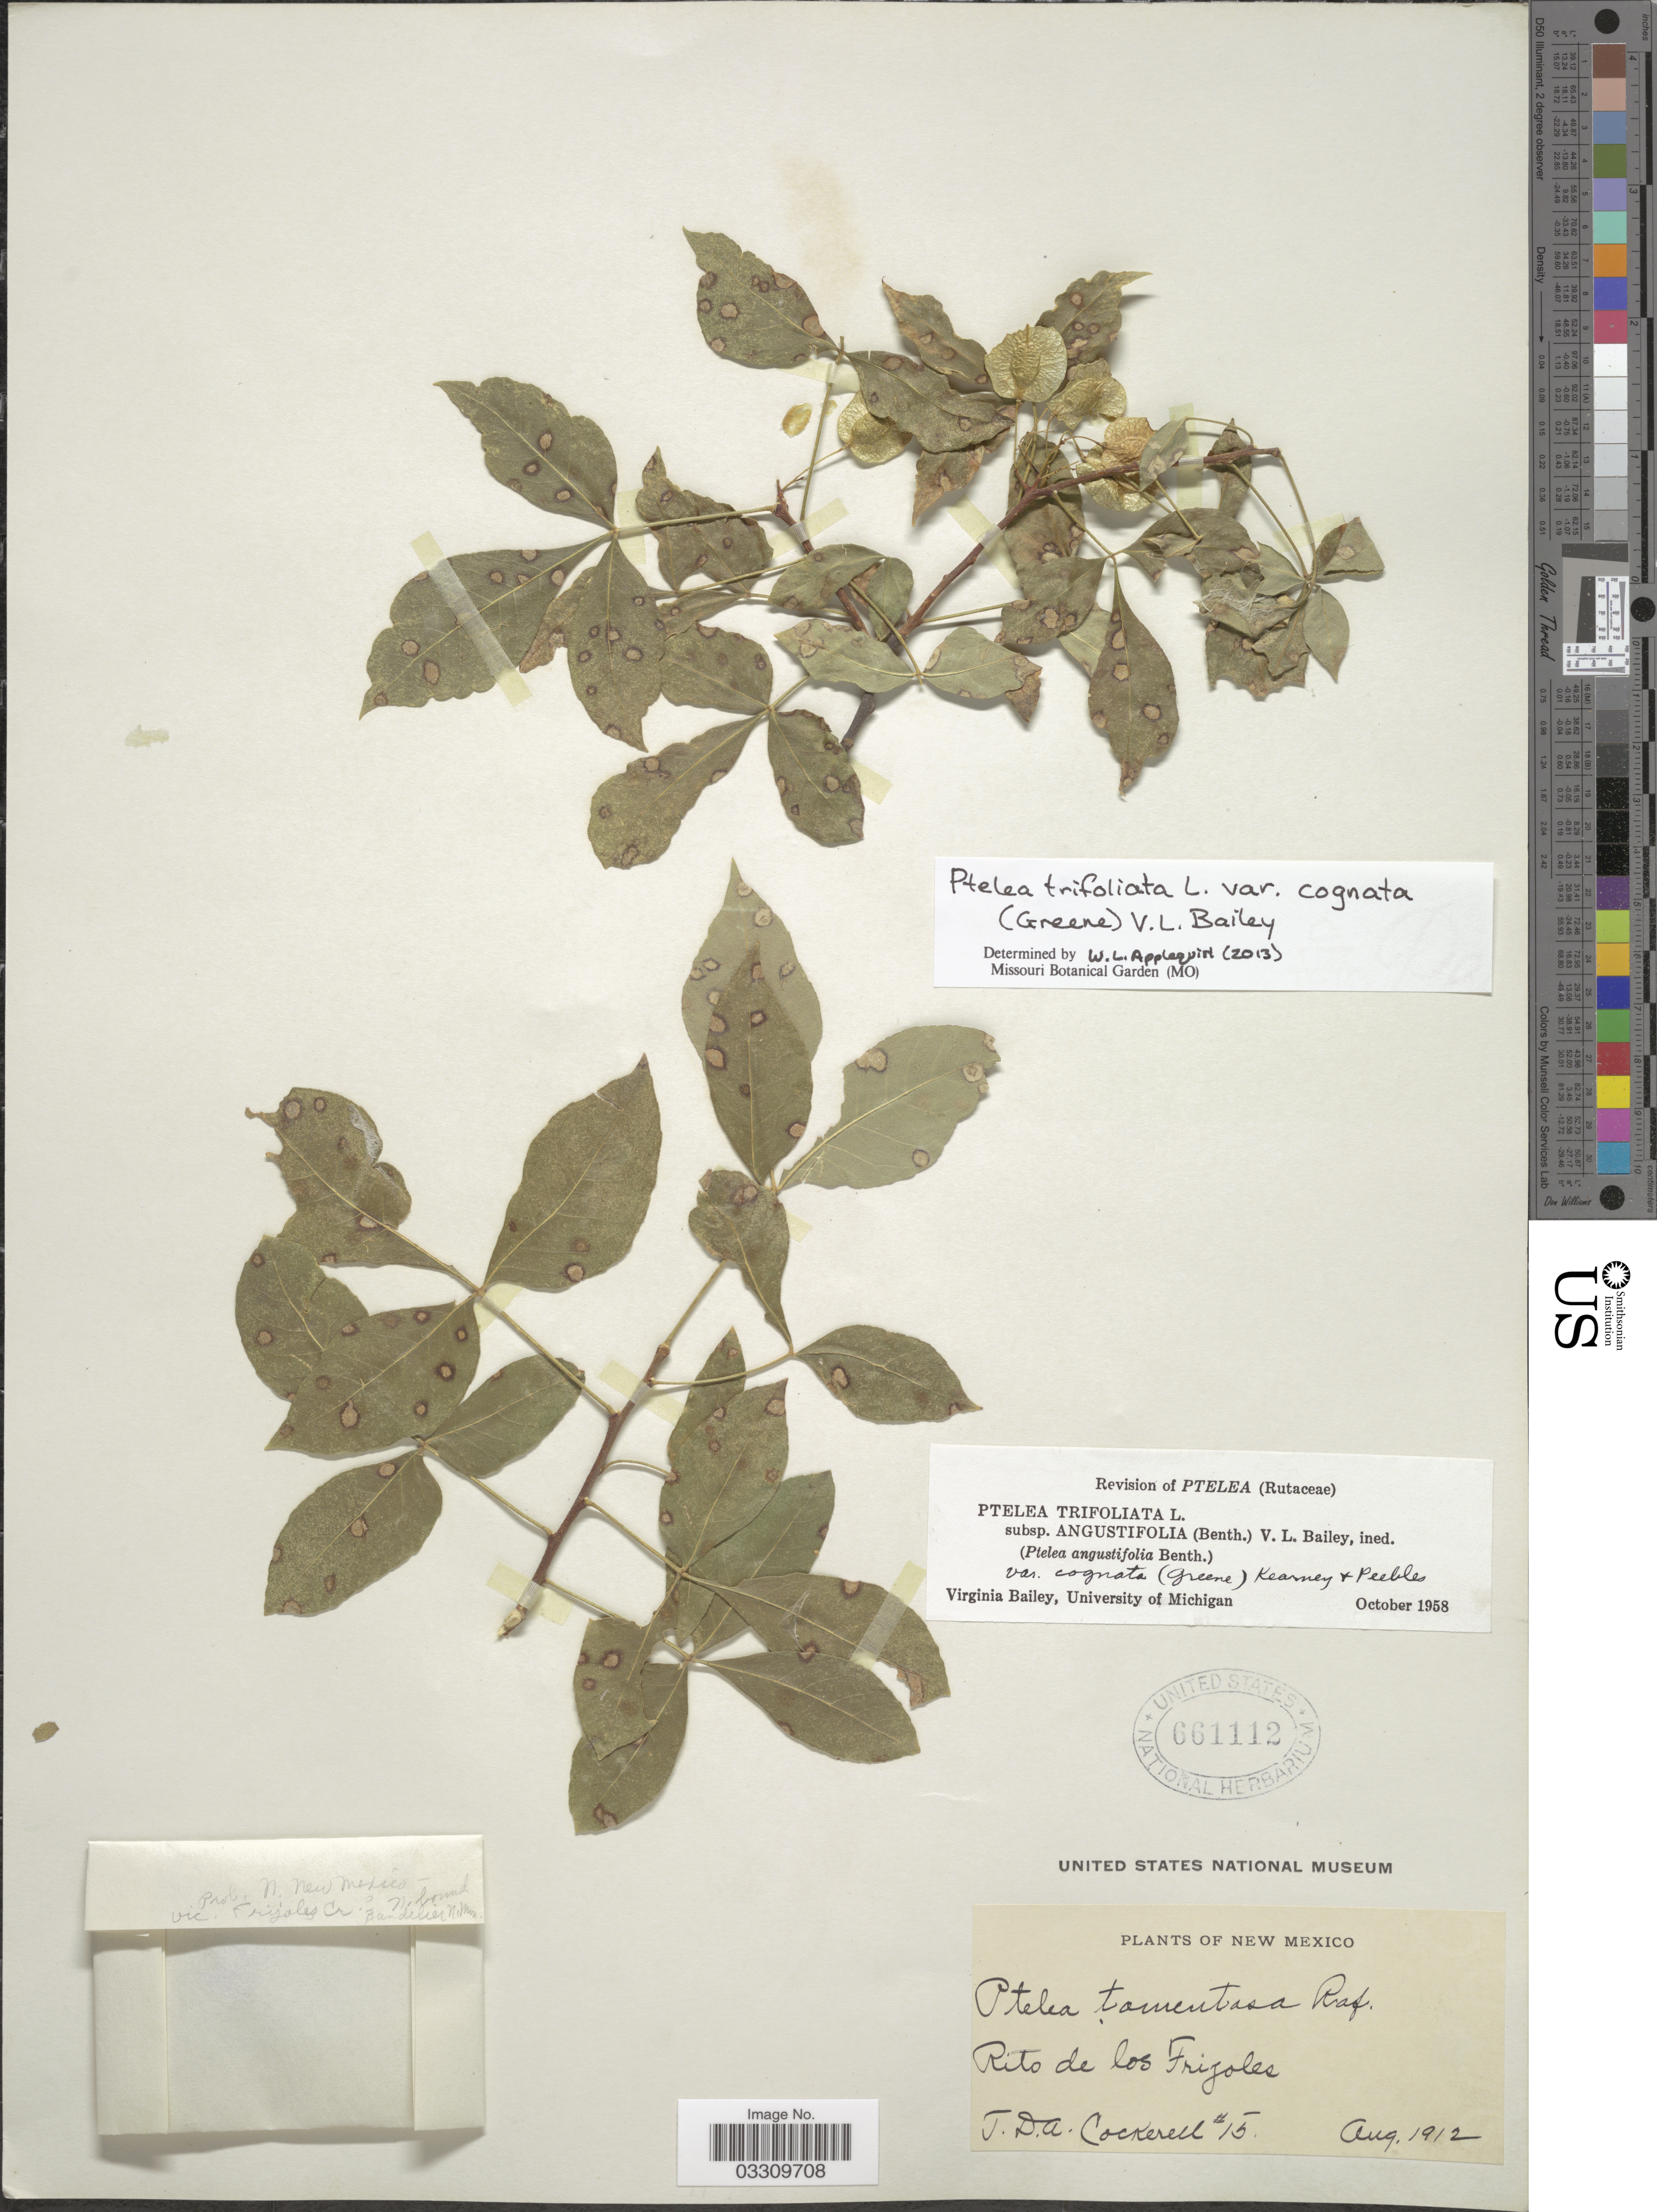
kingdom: Plantae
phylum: Tracheophyta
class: Magnoliopsida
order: Sapindales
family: Rutaceae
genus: Ptelea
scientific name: Ptelea trifoliata var. cognata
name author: (Greene) V. L. Bailey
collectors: T. Cockerell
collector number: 15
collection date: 1912-08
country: United States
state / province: New Mexico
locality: Rito de los Frijoles.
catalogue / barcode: US 661112